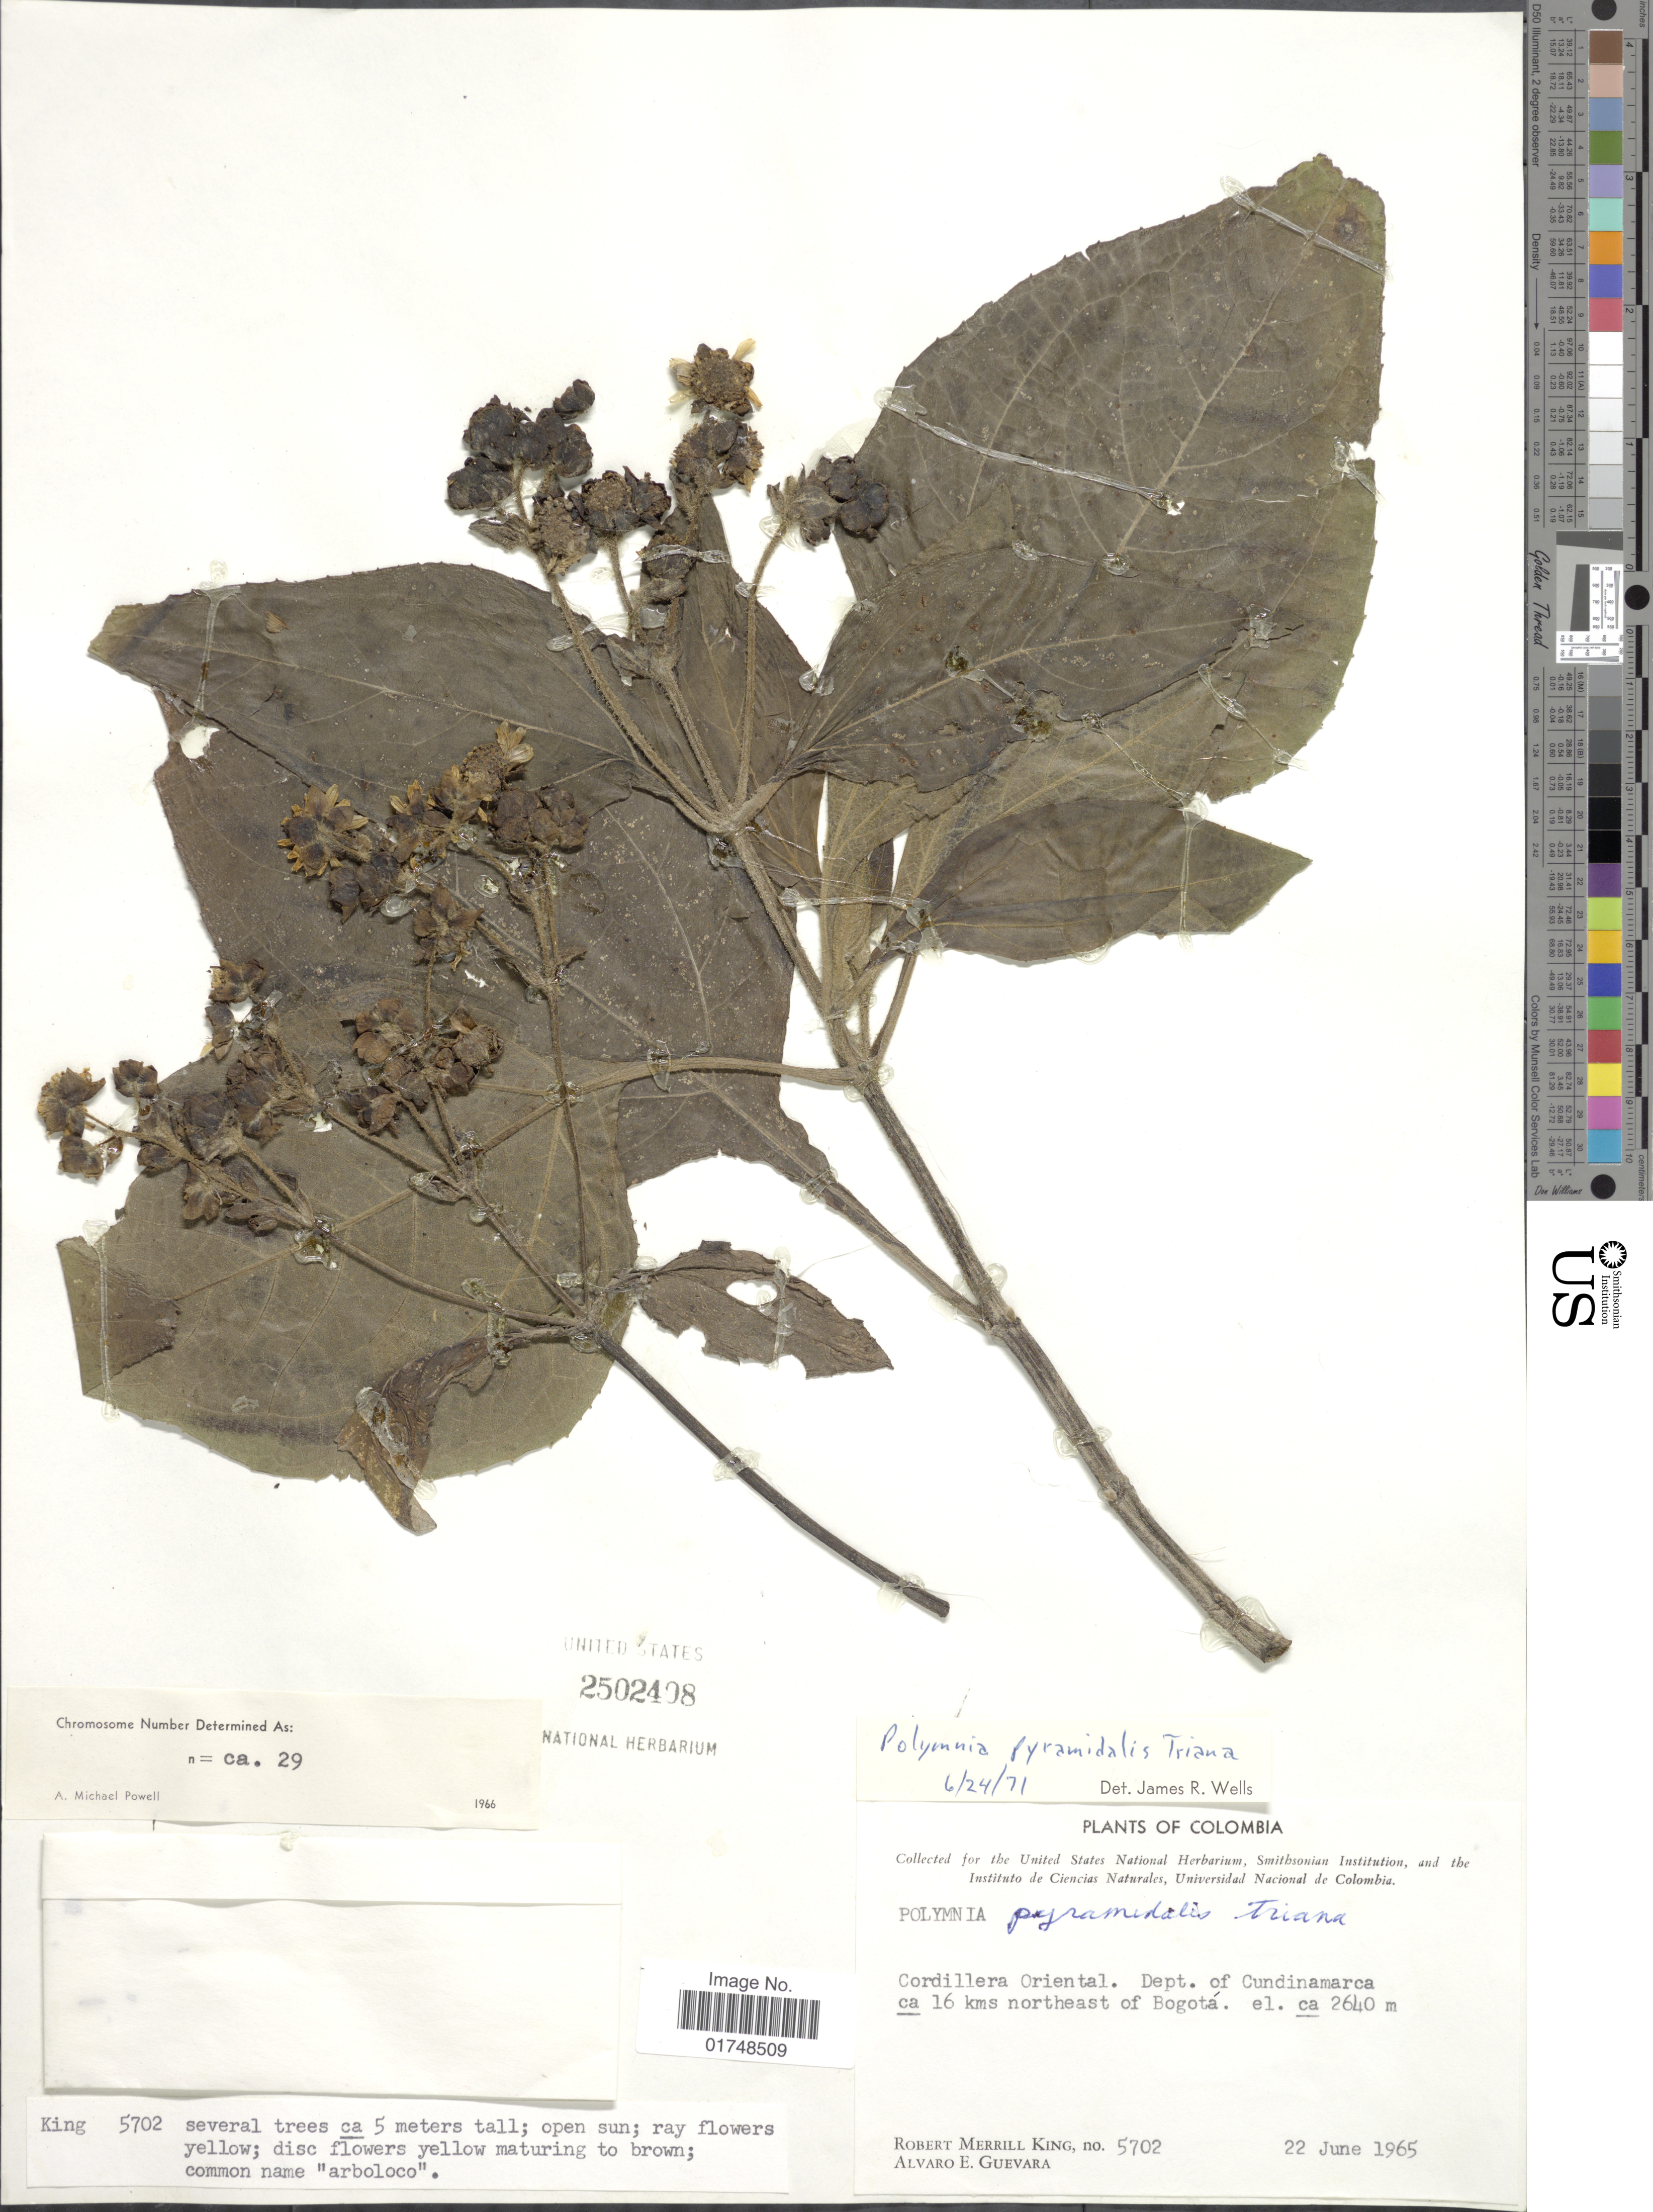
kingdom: Plantae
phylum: Tracheophyta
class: Magnoliopsida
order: Asterales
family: Asteraceae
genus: Smallanthus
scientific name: Smallanthus pyramidalis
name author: (Triana) H. Rob.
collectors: R. M. King & A. E. Guevara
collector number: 5702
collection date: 1965-06-22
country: Colombia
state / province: Cundinamarca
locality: Cordillera Oriental. Dept. of Cundinamarca ca. 16 kms northeast of Bogota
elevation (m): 2640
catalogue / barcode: US 2502408